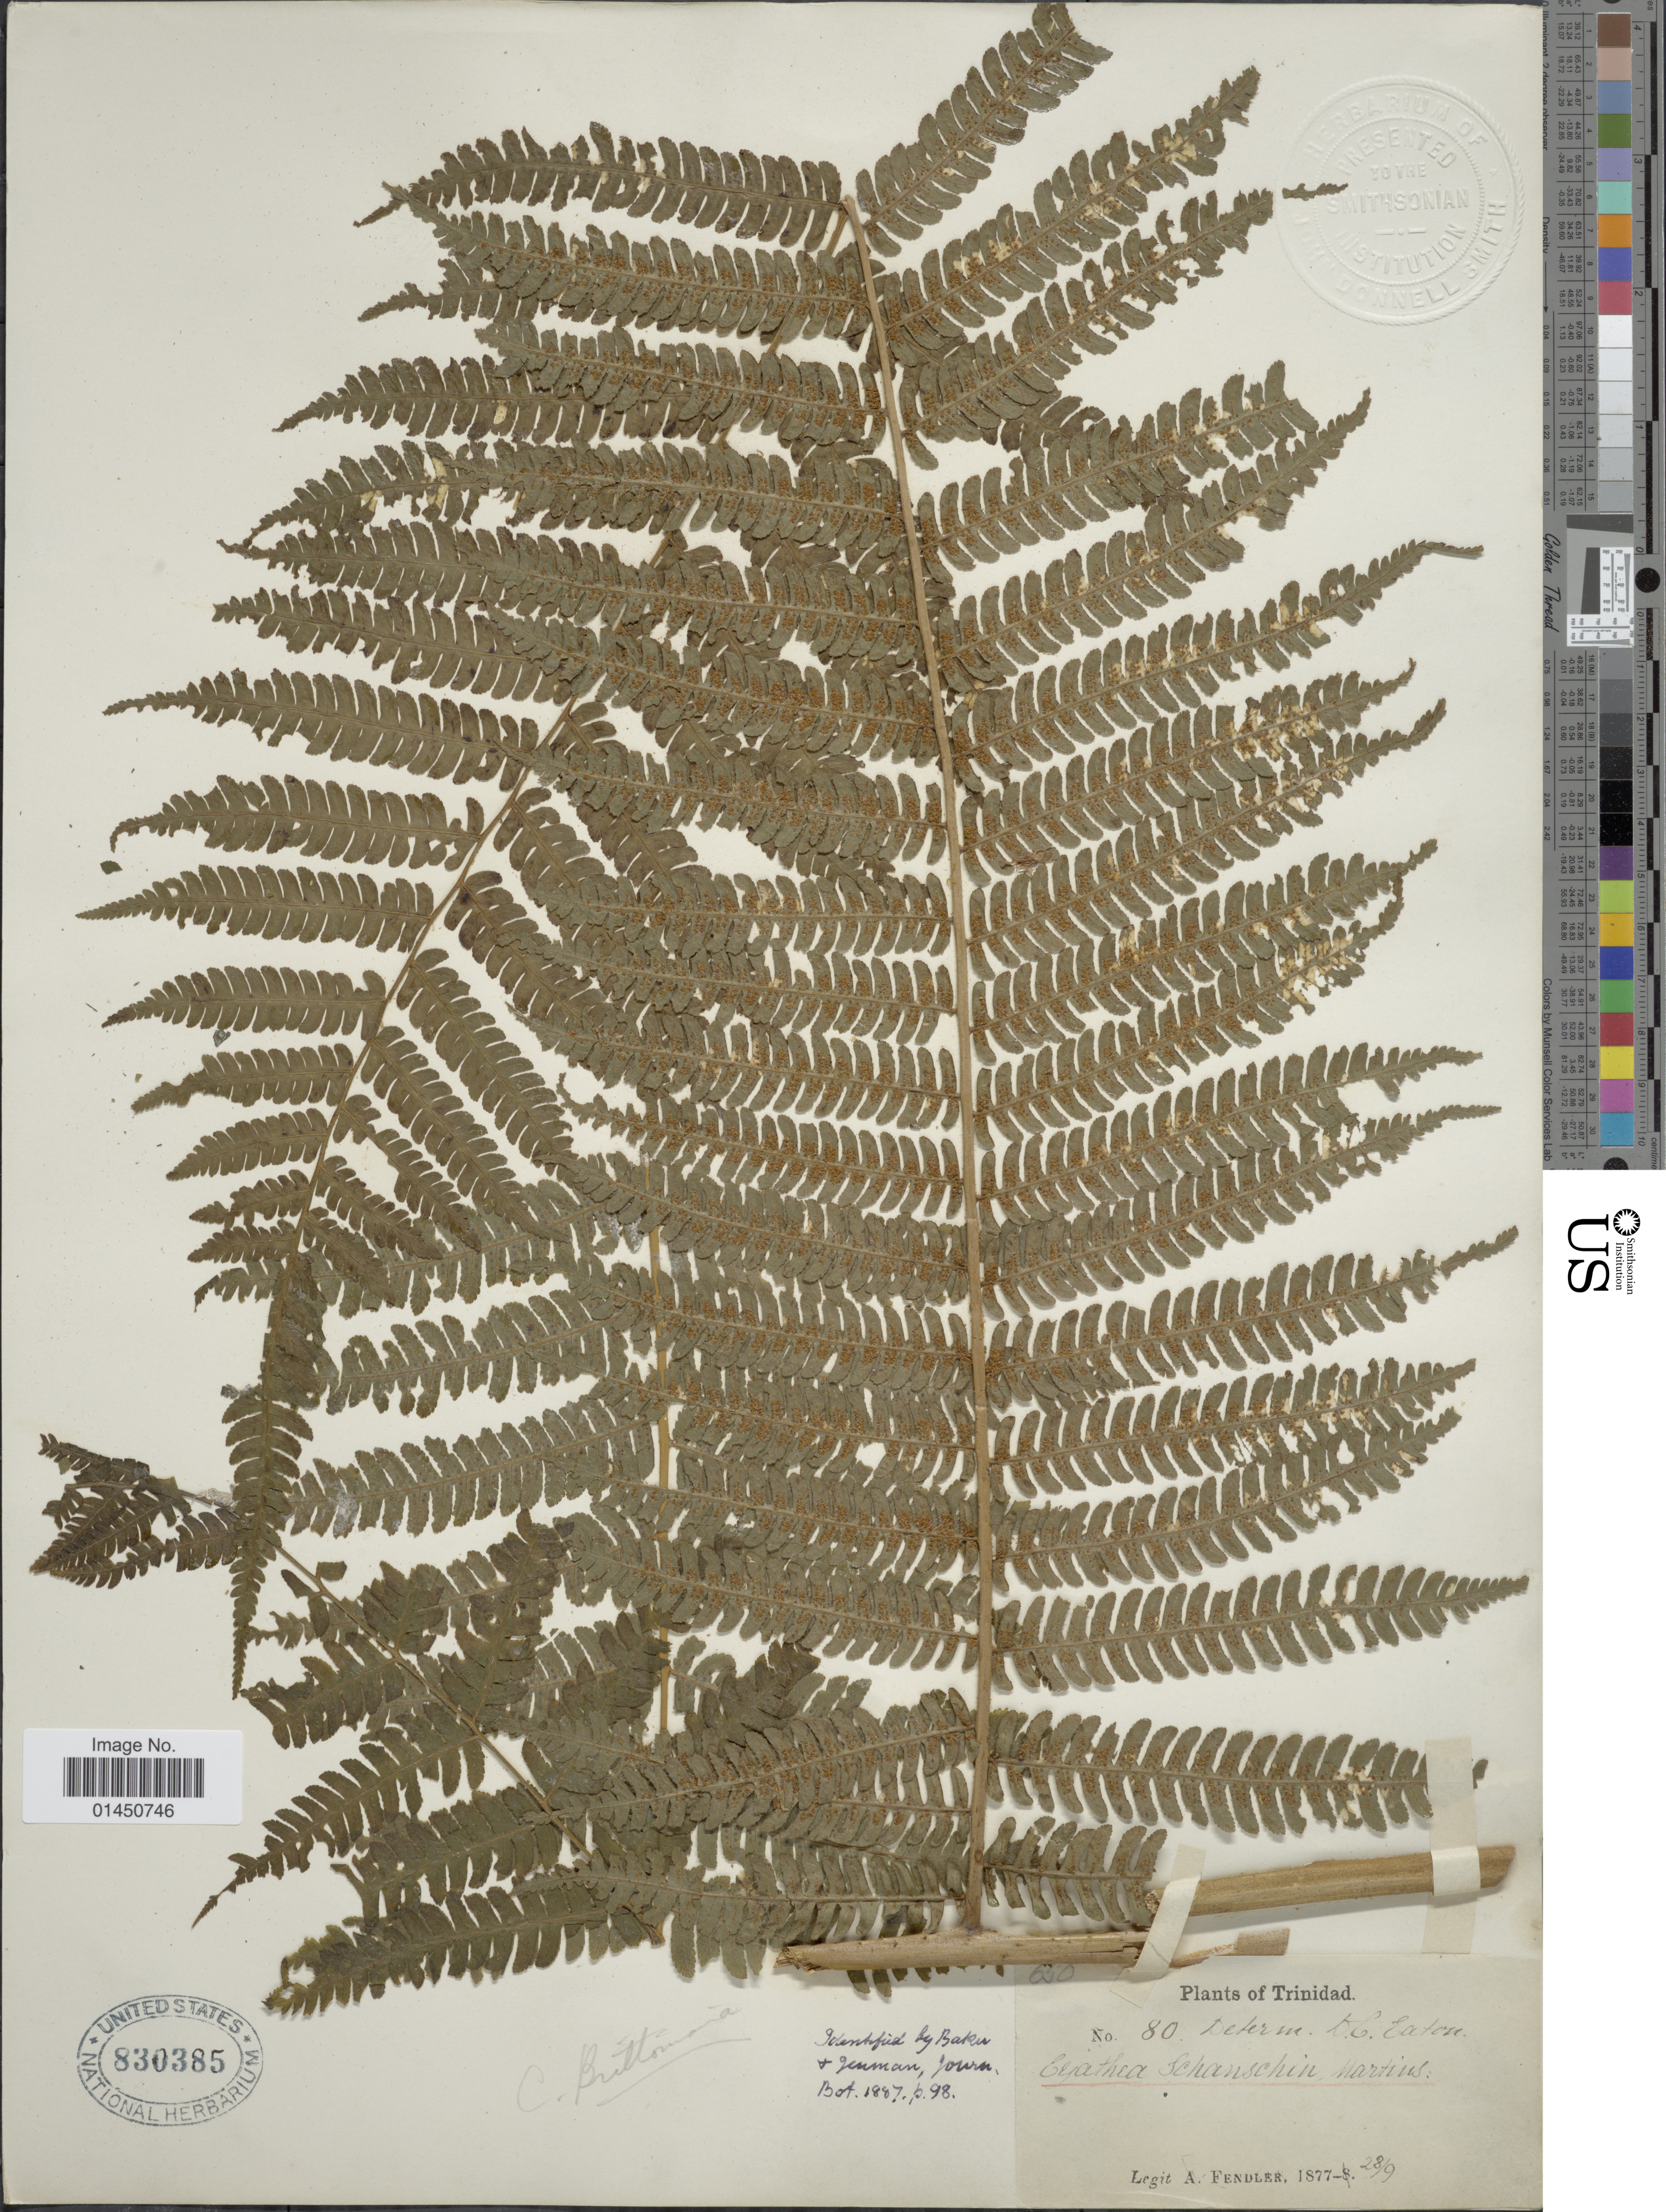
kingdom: Plantae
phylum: Tracheophyta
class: Polypodiopsida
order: Cyatheales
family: Cyatheaceae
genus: Cyathea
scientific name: Cyathea tenera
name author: (J. Sm. ex Hook.) T. Moore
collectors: A. Fendler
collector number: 80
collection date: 1877-09-28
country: Trinidad and Tobago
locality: Trinidad.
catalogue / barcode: US 830385